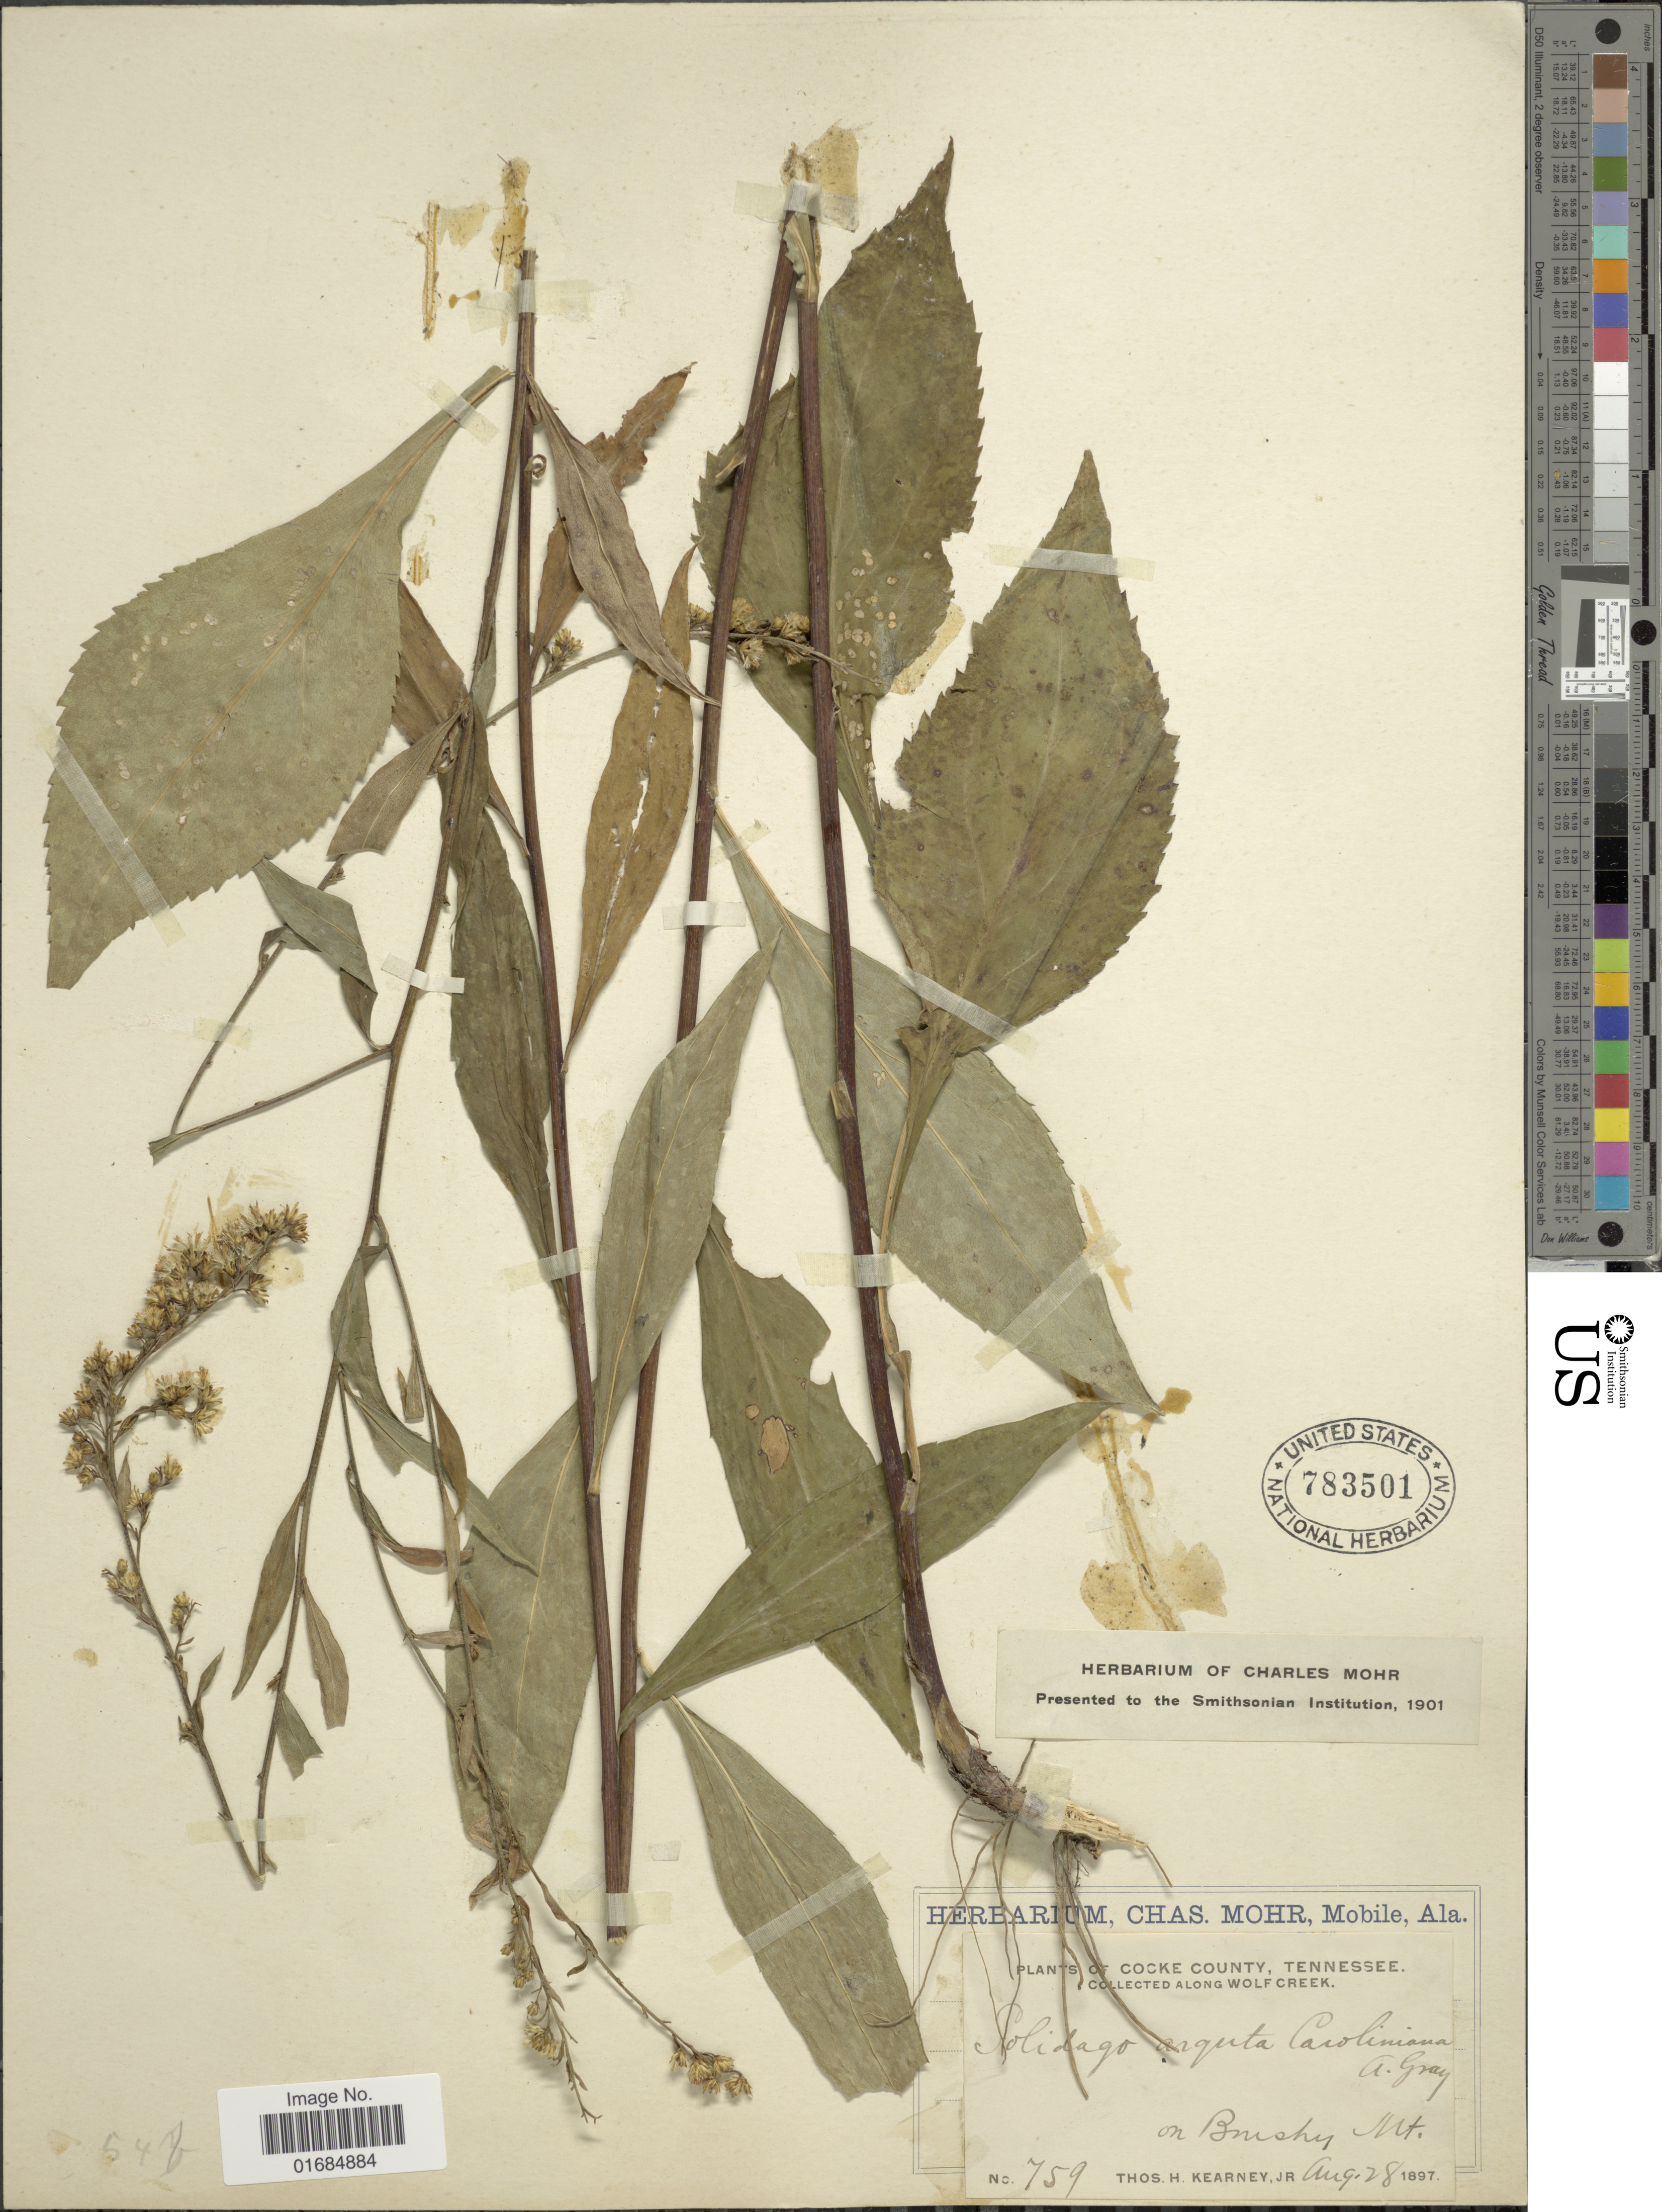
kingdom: Plantae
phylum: Tracheophyta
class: Magnoliopsida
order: Asterales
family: Asteraceae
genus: Solidago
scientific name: Solidago boottii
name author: Hook.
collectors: T. H. Kearney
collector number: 759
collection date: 1897-08-28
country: United States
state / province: Tennessee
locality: Cocke County, along Wolf Creek, on Brushy Mt.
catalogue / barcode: US 783501